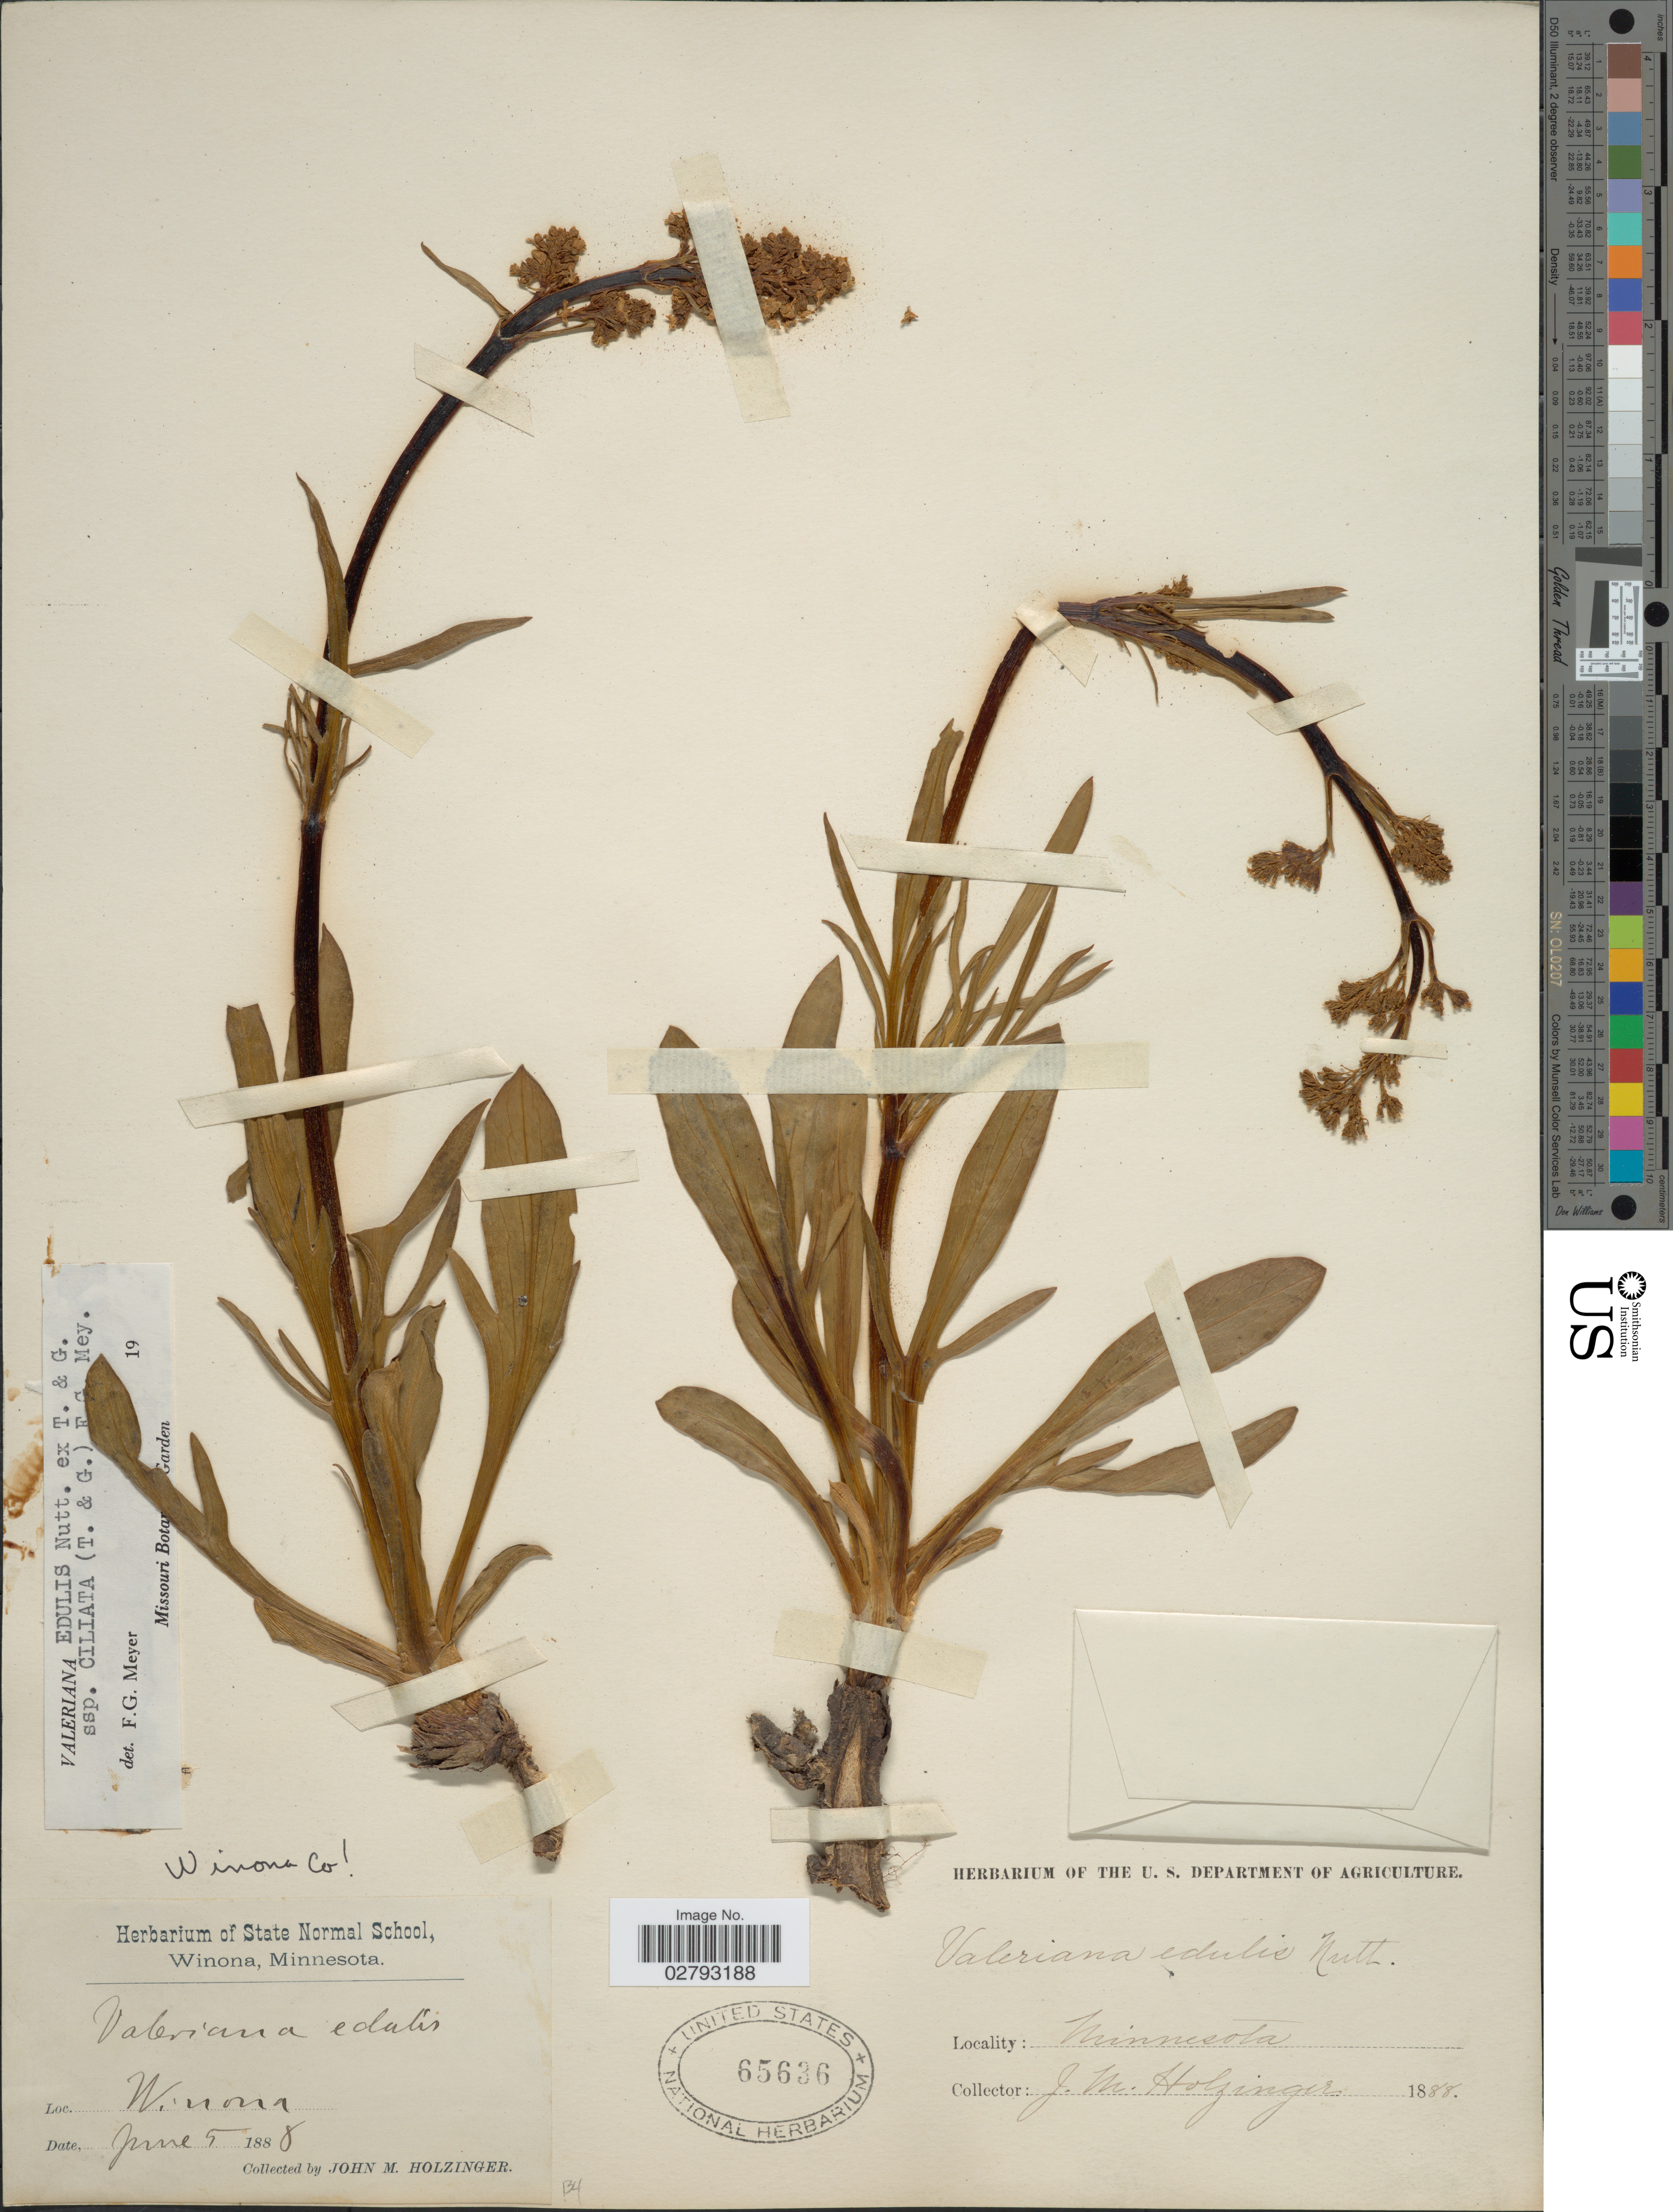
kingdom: Plantae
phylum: Tracheophyta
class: Magnoliopsida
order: Dipsacales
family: Caprifoliaceae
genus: Valeriana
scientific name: Valeriana edulis var. ciliata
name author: (F.G. Mey.) Cronquist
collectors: J. M. Holzinger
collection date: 1888-06-05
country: United States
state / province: Minnesota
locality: Winona.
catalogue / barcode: US 65636